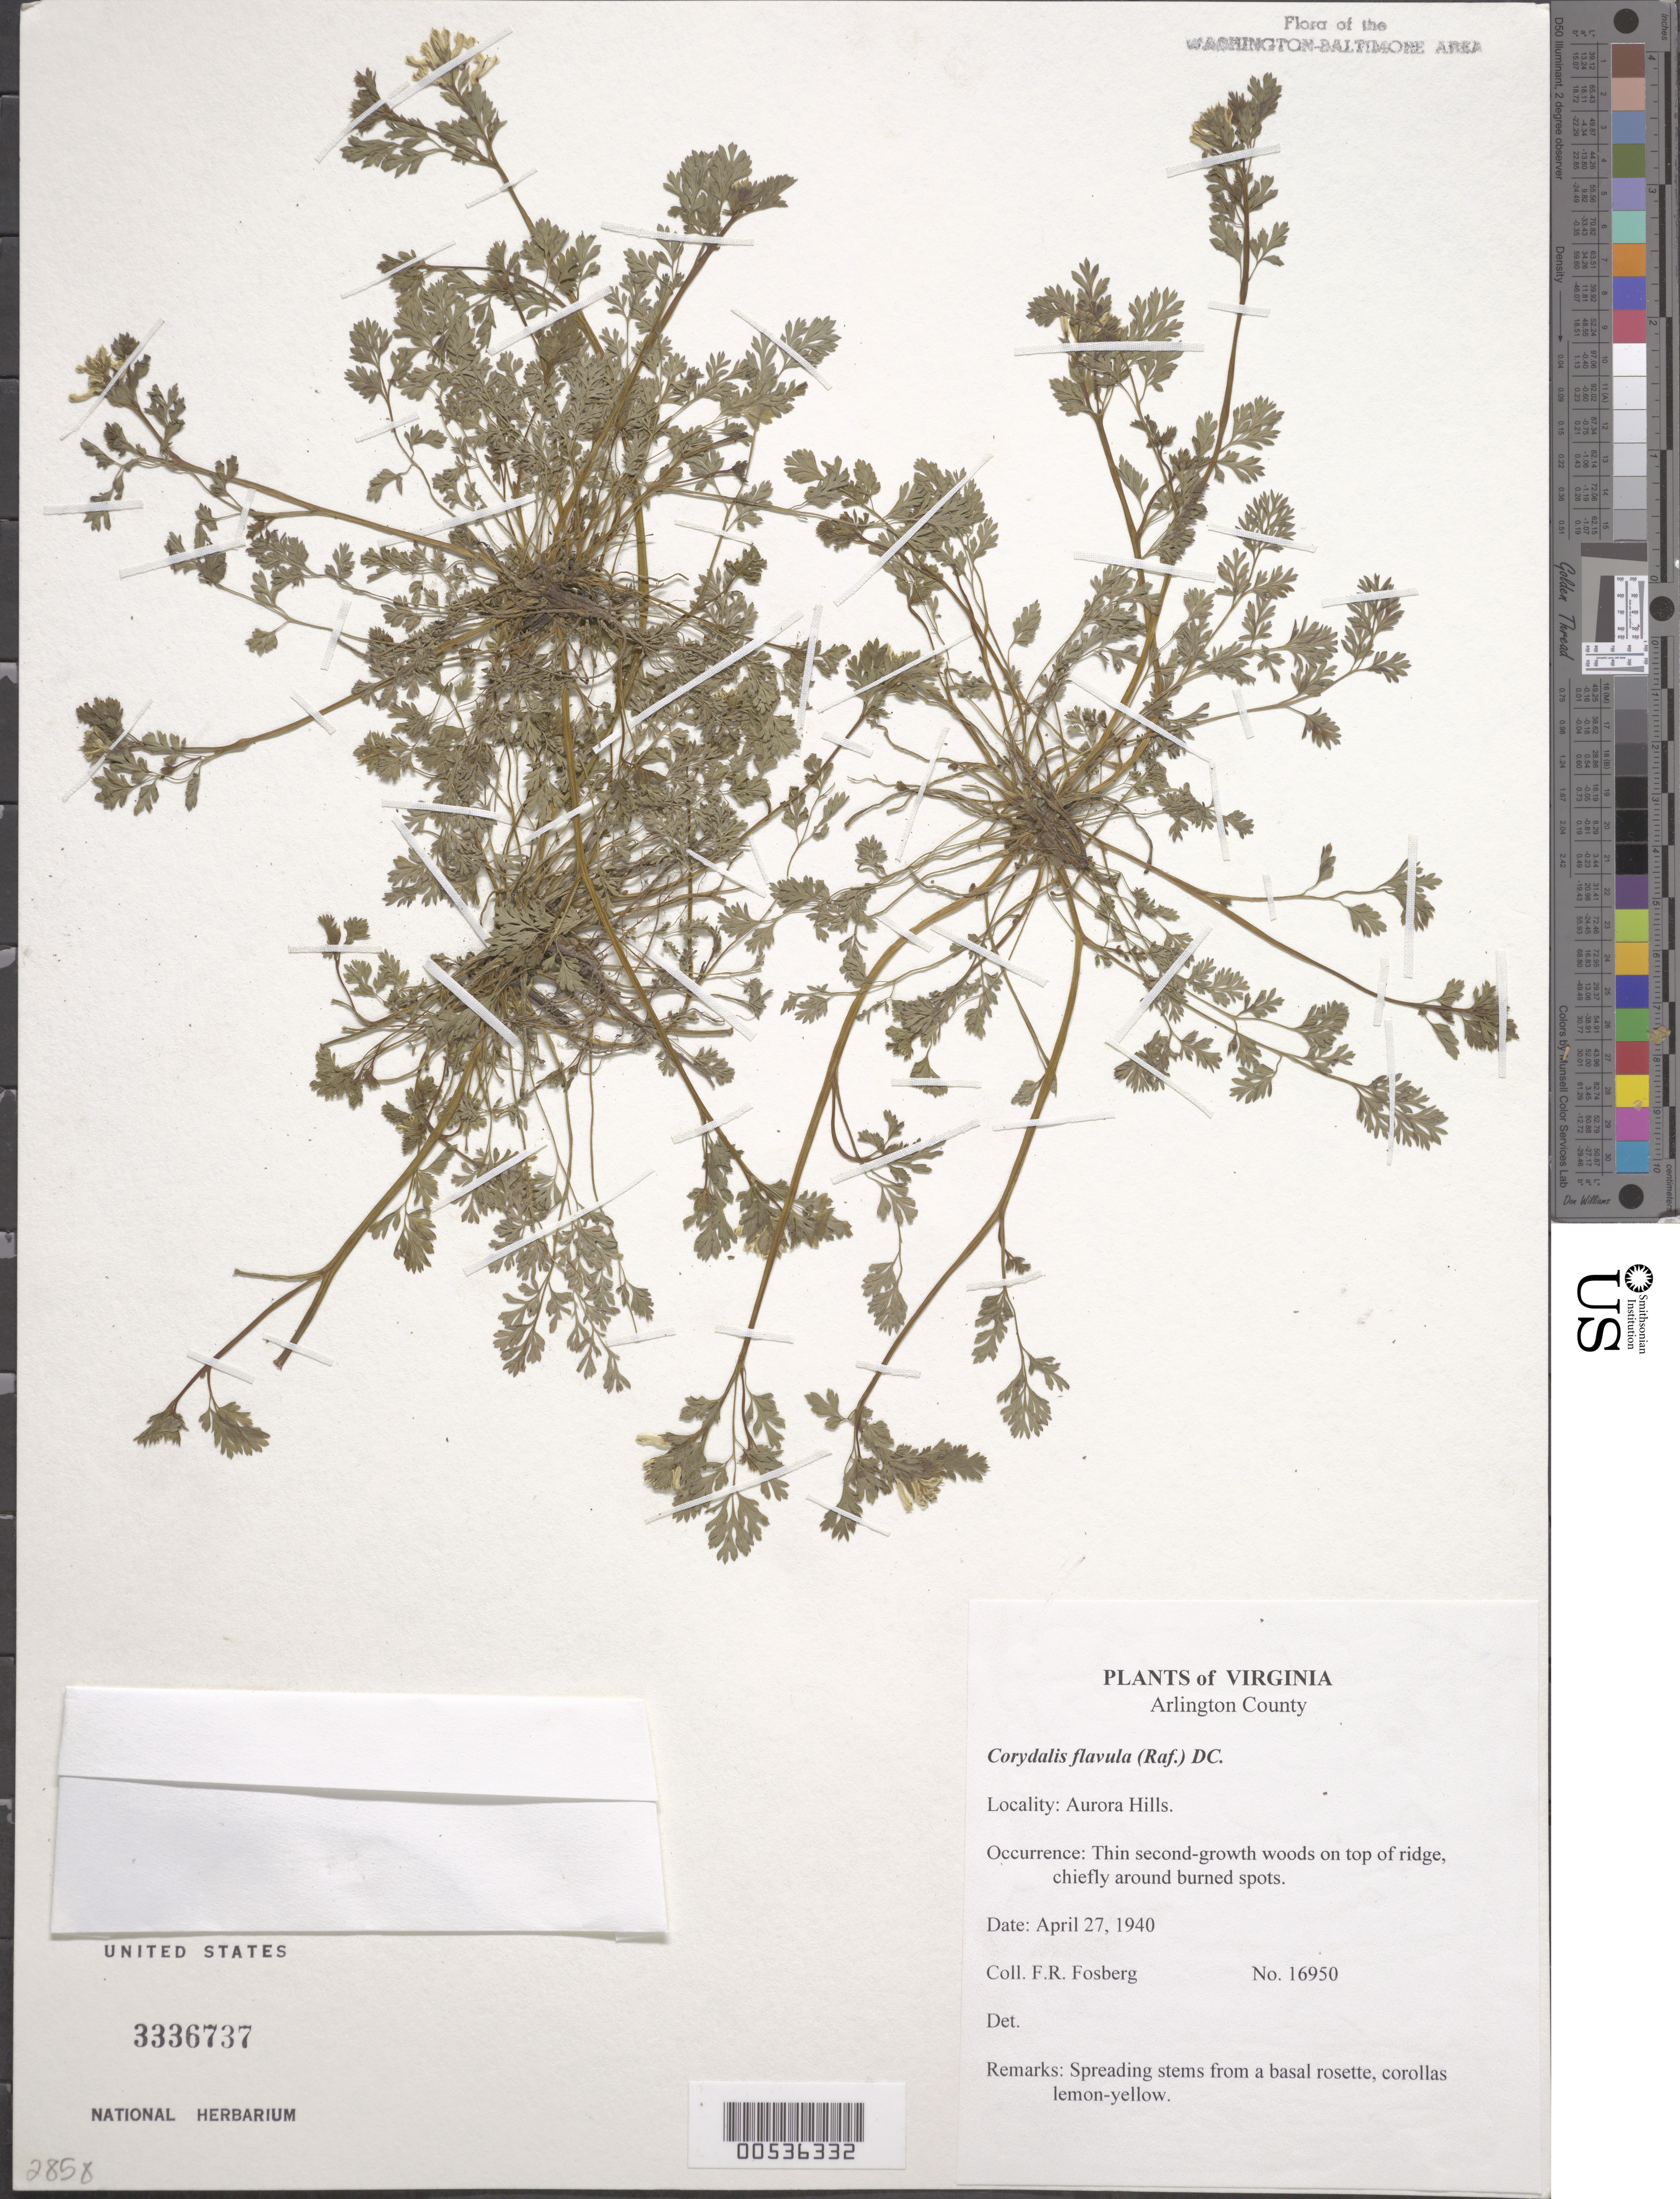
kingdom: Plantae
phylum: Tracheophyta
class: Magnoliopsida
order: Ranunculales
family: Papaveraceae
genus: Corydalis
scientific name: Corydalis flavula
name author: (Raf.) DC.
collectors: F. R. Fosberg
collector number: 16950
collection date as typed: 27 Apr 1940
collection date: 1940-04-27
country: United States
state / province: Virginia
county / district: Arlington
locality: Aurora Hills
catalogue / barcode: US 3336737